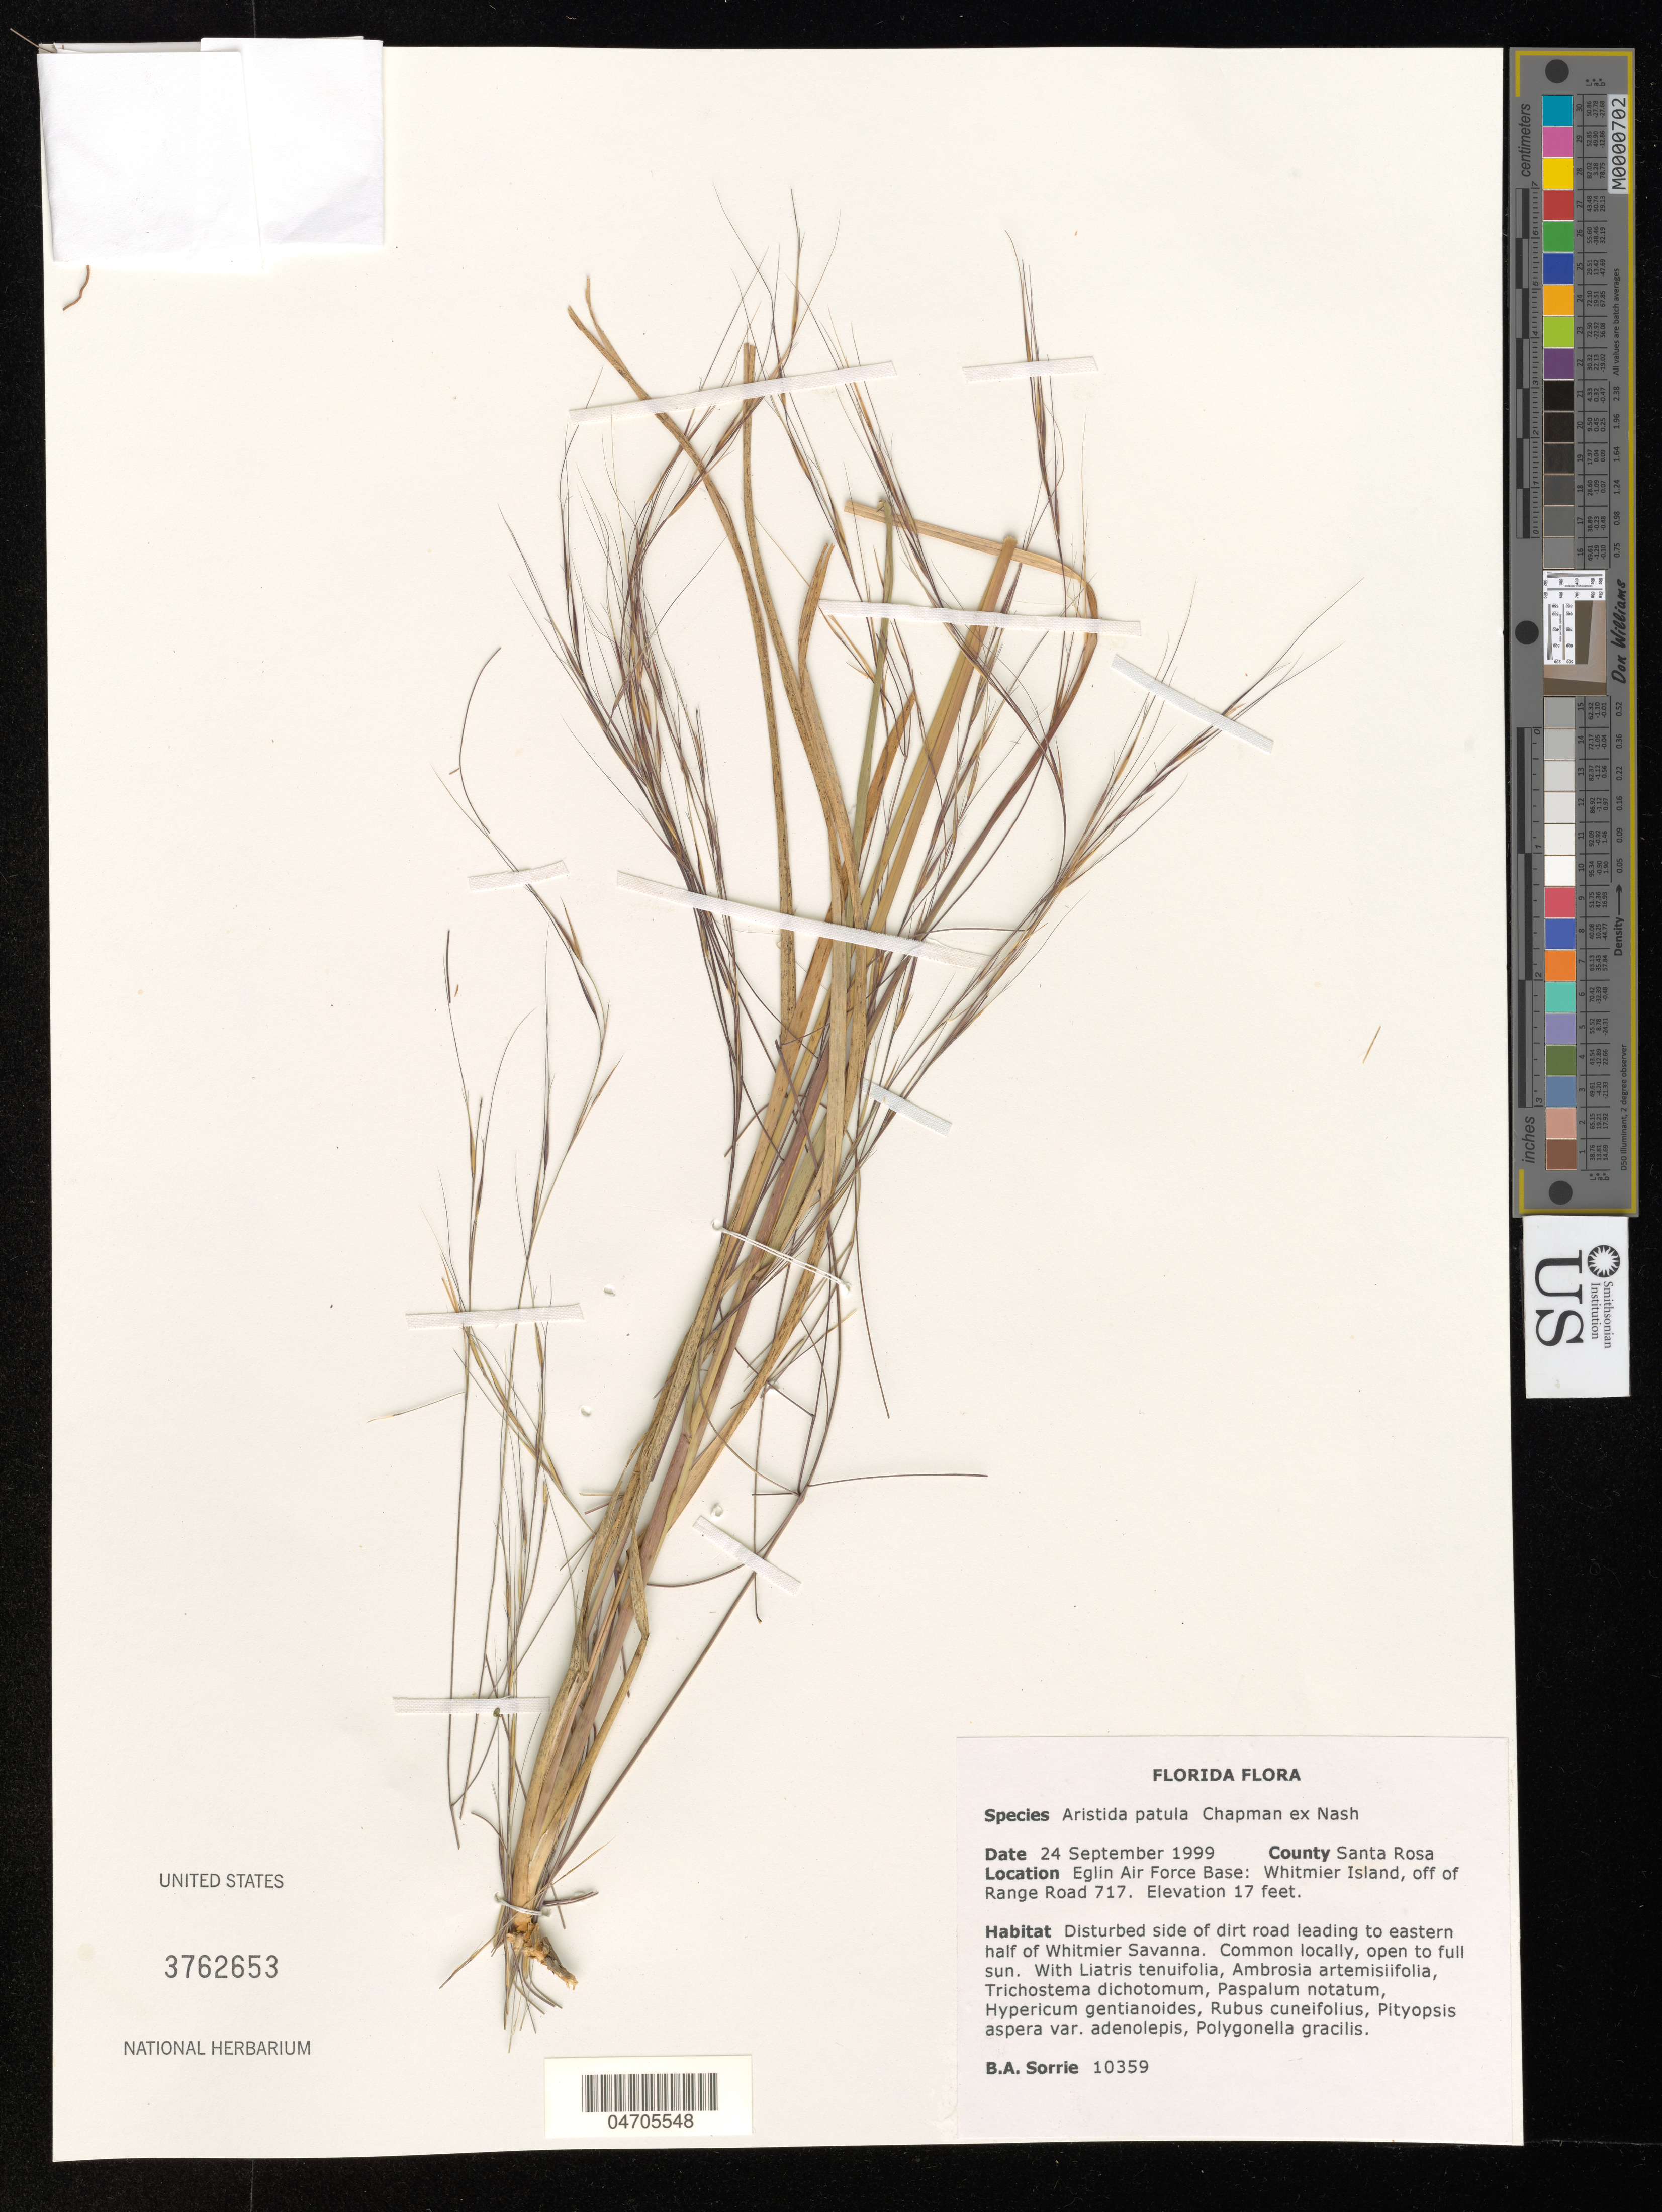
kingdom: Plantae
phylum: Tracheophyta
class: Liliopsida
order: Poales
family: Poaceae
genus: Aristida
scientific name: Aristida patula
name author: Chapm. ex Nash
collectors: B. Sorrie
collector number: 10359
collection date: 1999-09-24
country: United States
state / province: Florida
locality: County Santa Rosa. Eglin Air Force Base: Whitmier Island, off of Range Road 717. Disturbed side of dirt road leading to eastern half of Whitmier Savanna.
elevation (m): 5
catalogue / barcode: US 3762653